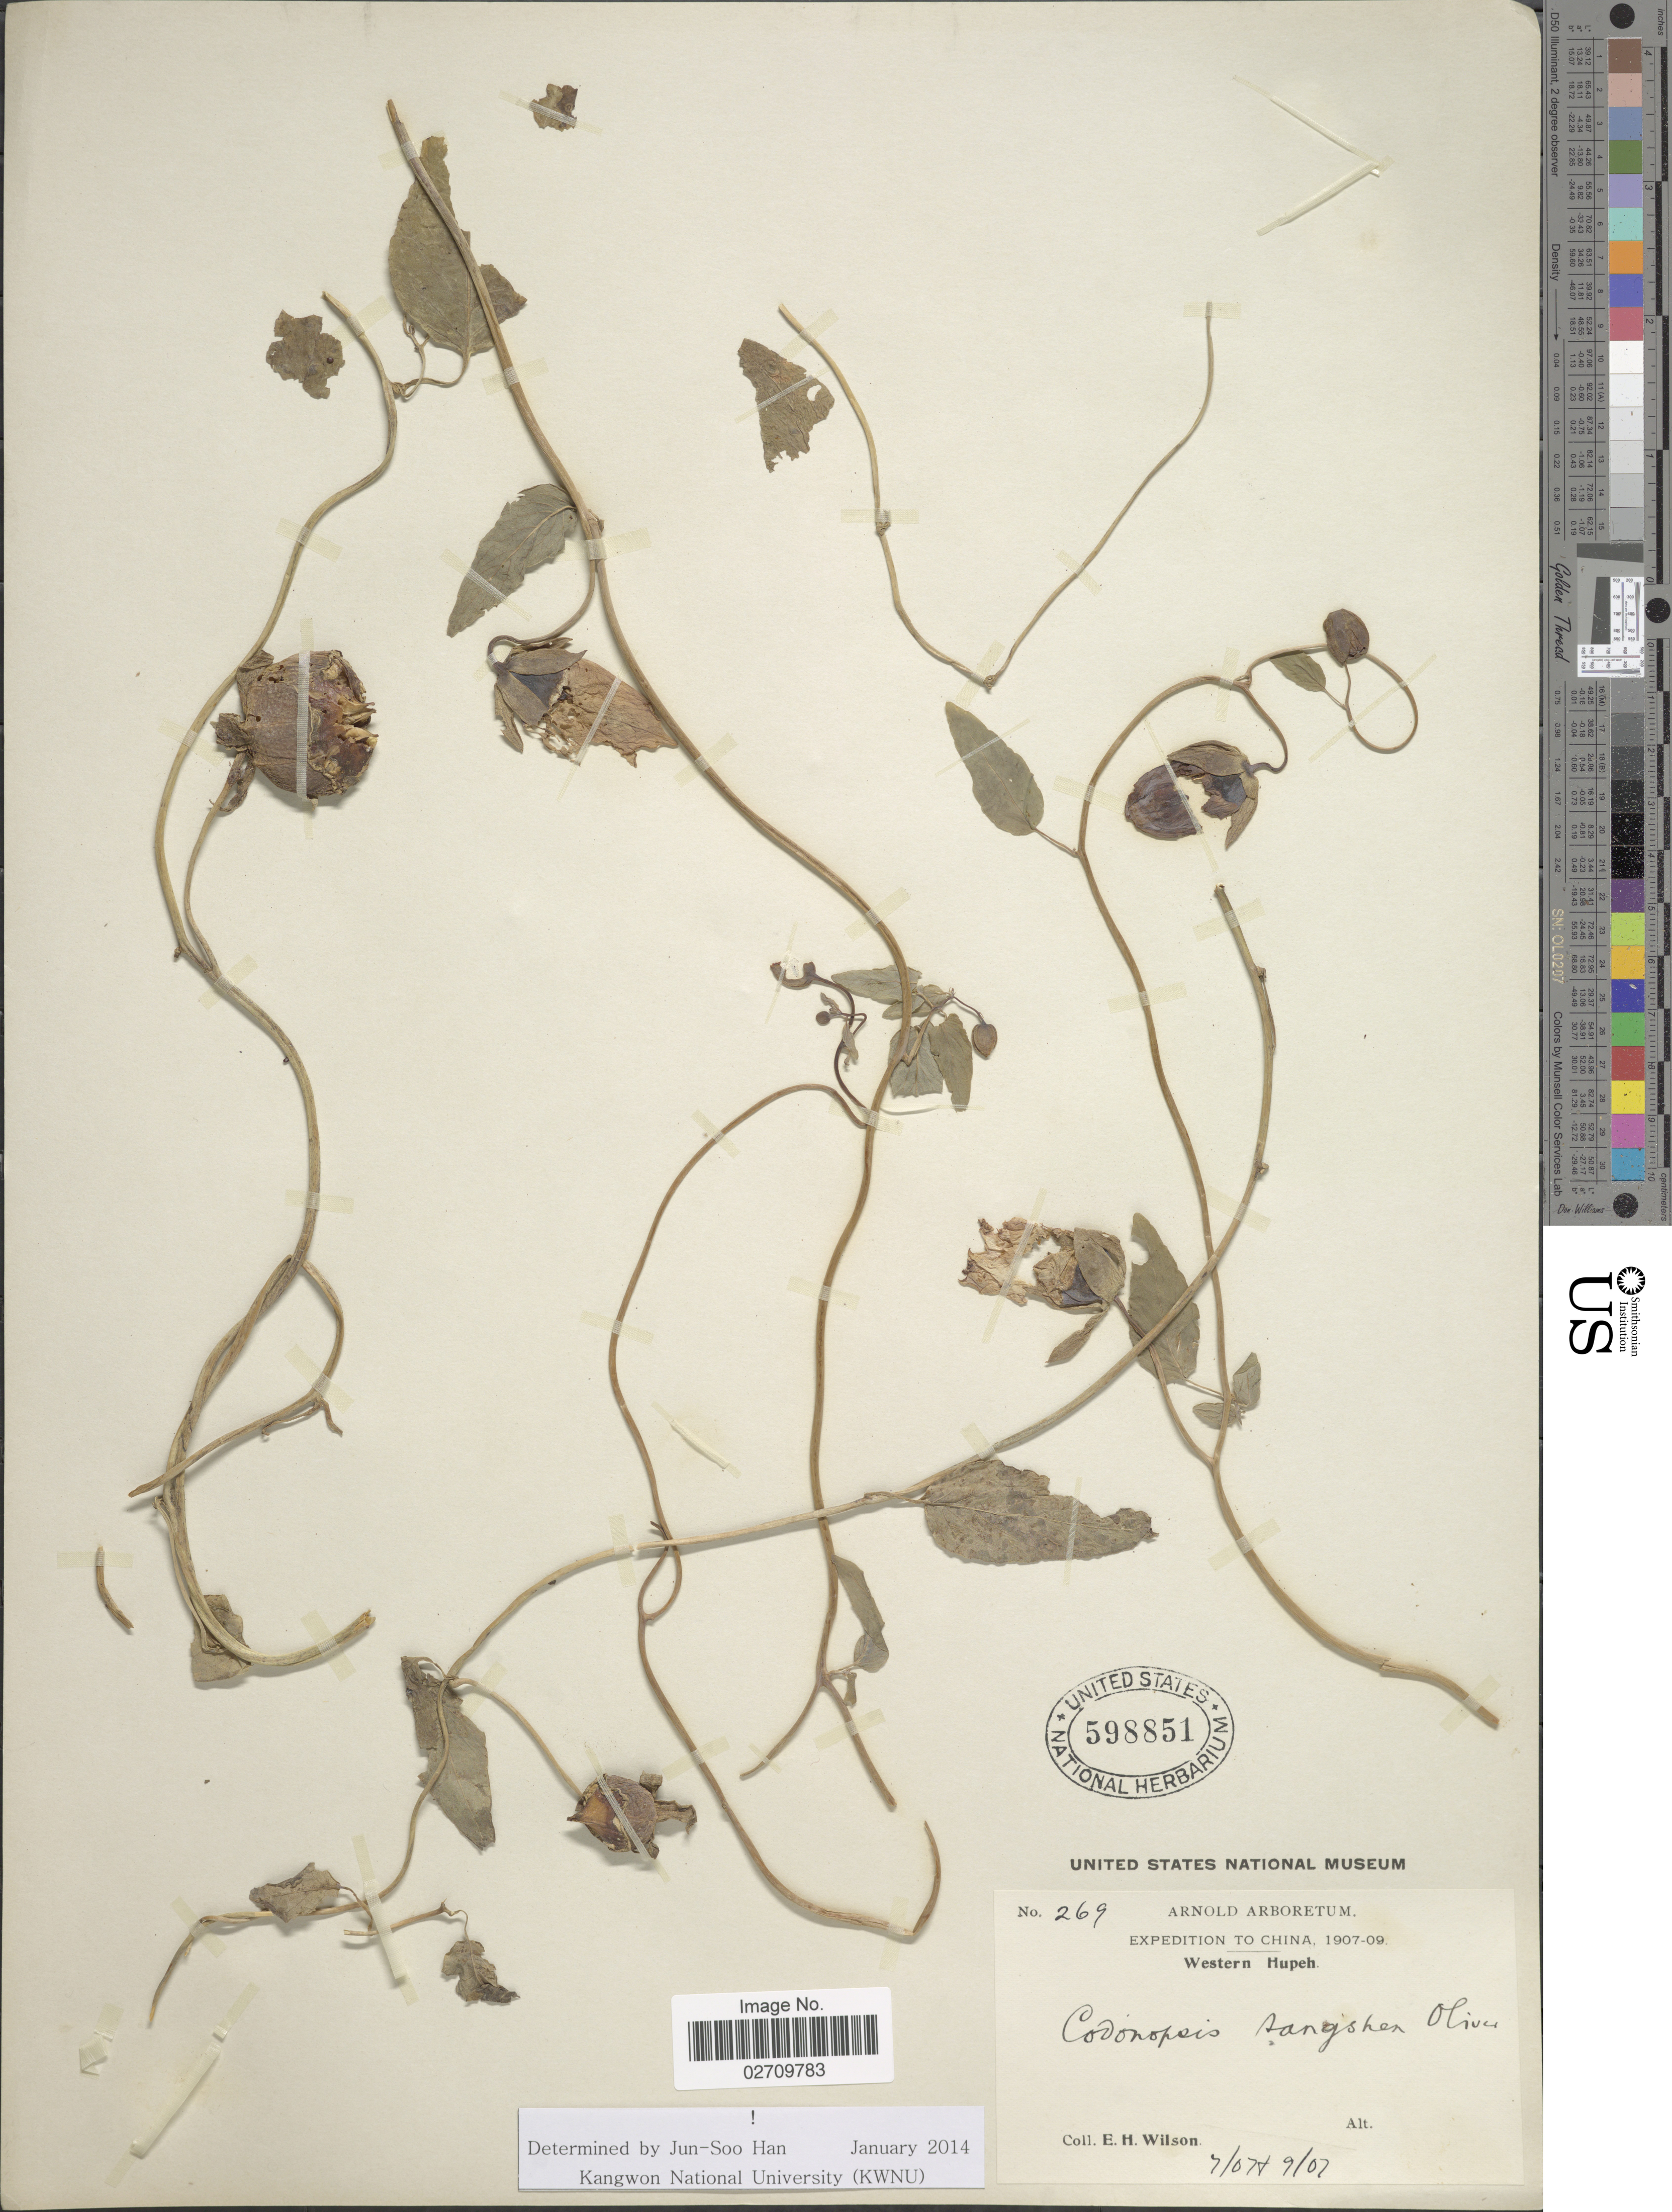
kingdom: Plantae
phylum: Tracheophyta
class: Magnoliopsida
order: Asterales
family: Campanulaceae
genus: Codonopsis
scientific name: Codonopsis tangshen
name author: Oliv.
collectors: E. Wilson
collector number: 269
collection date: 1907-07/1907-09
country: China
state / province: Hubei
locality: Western Hupeh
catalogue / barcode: US 598851